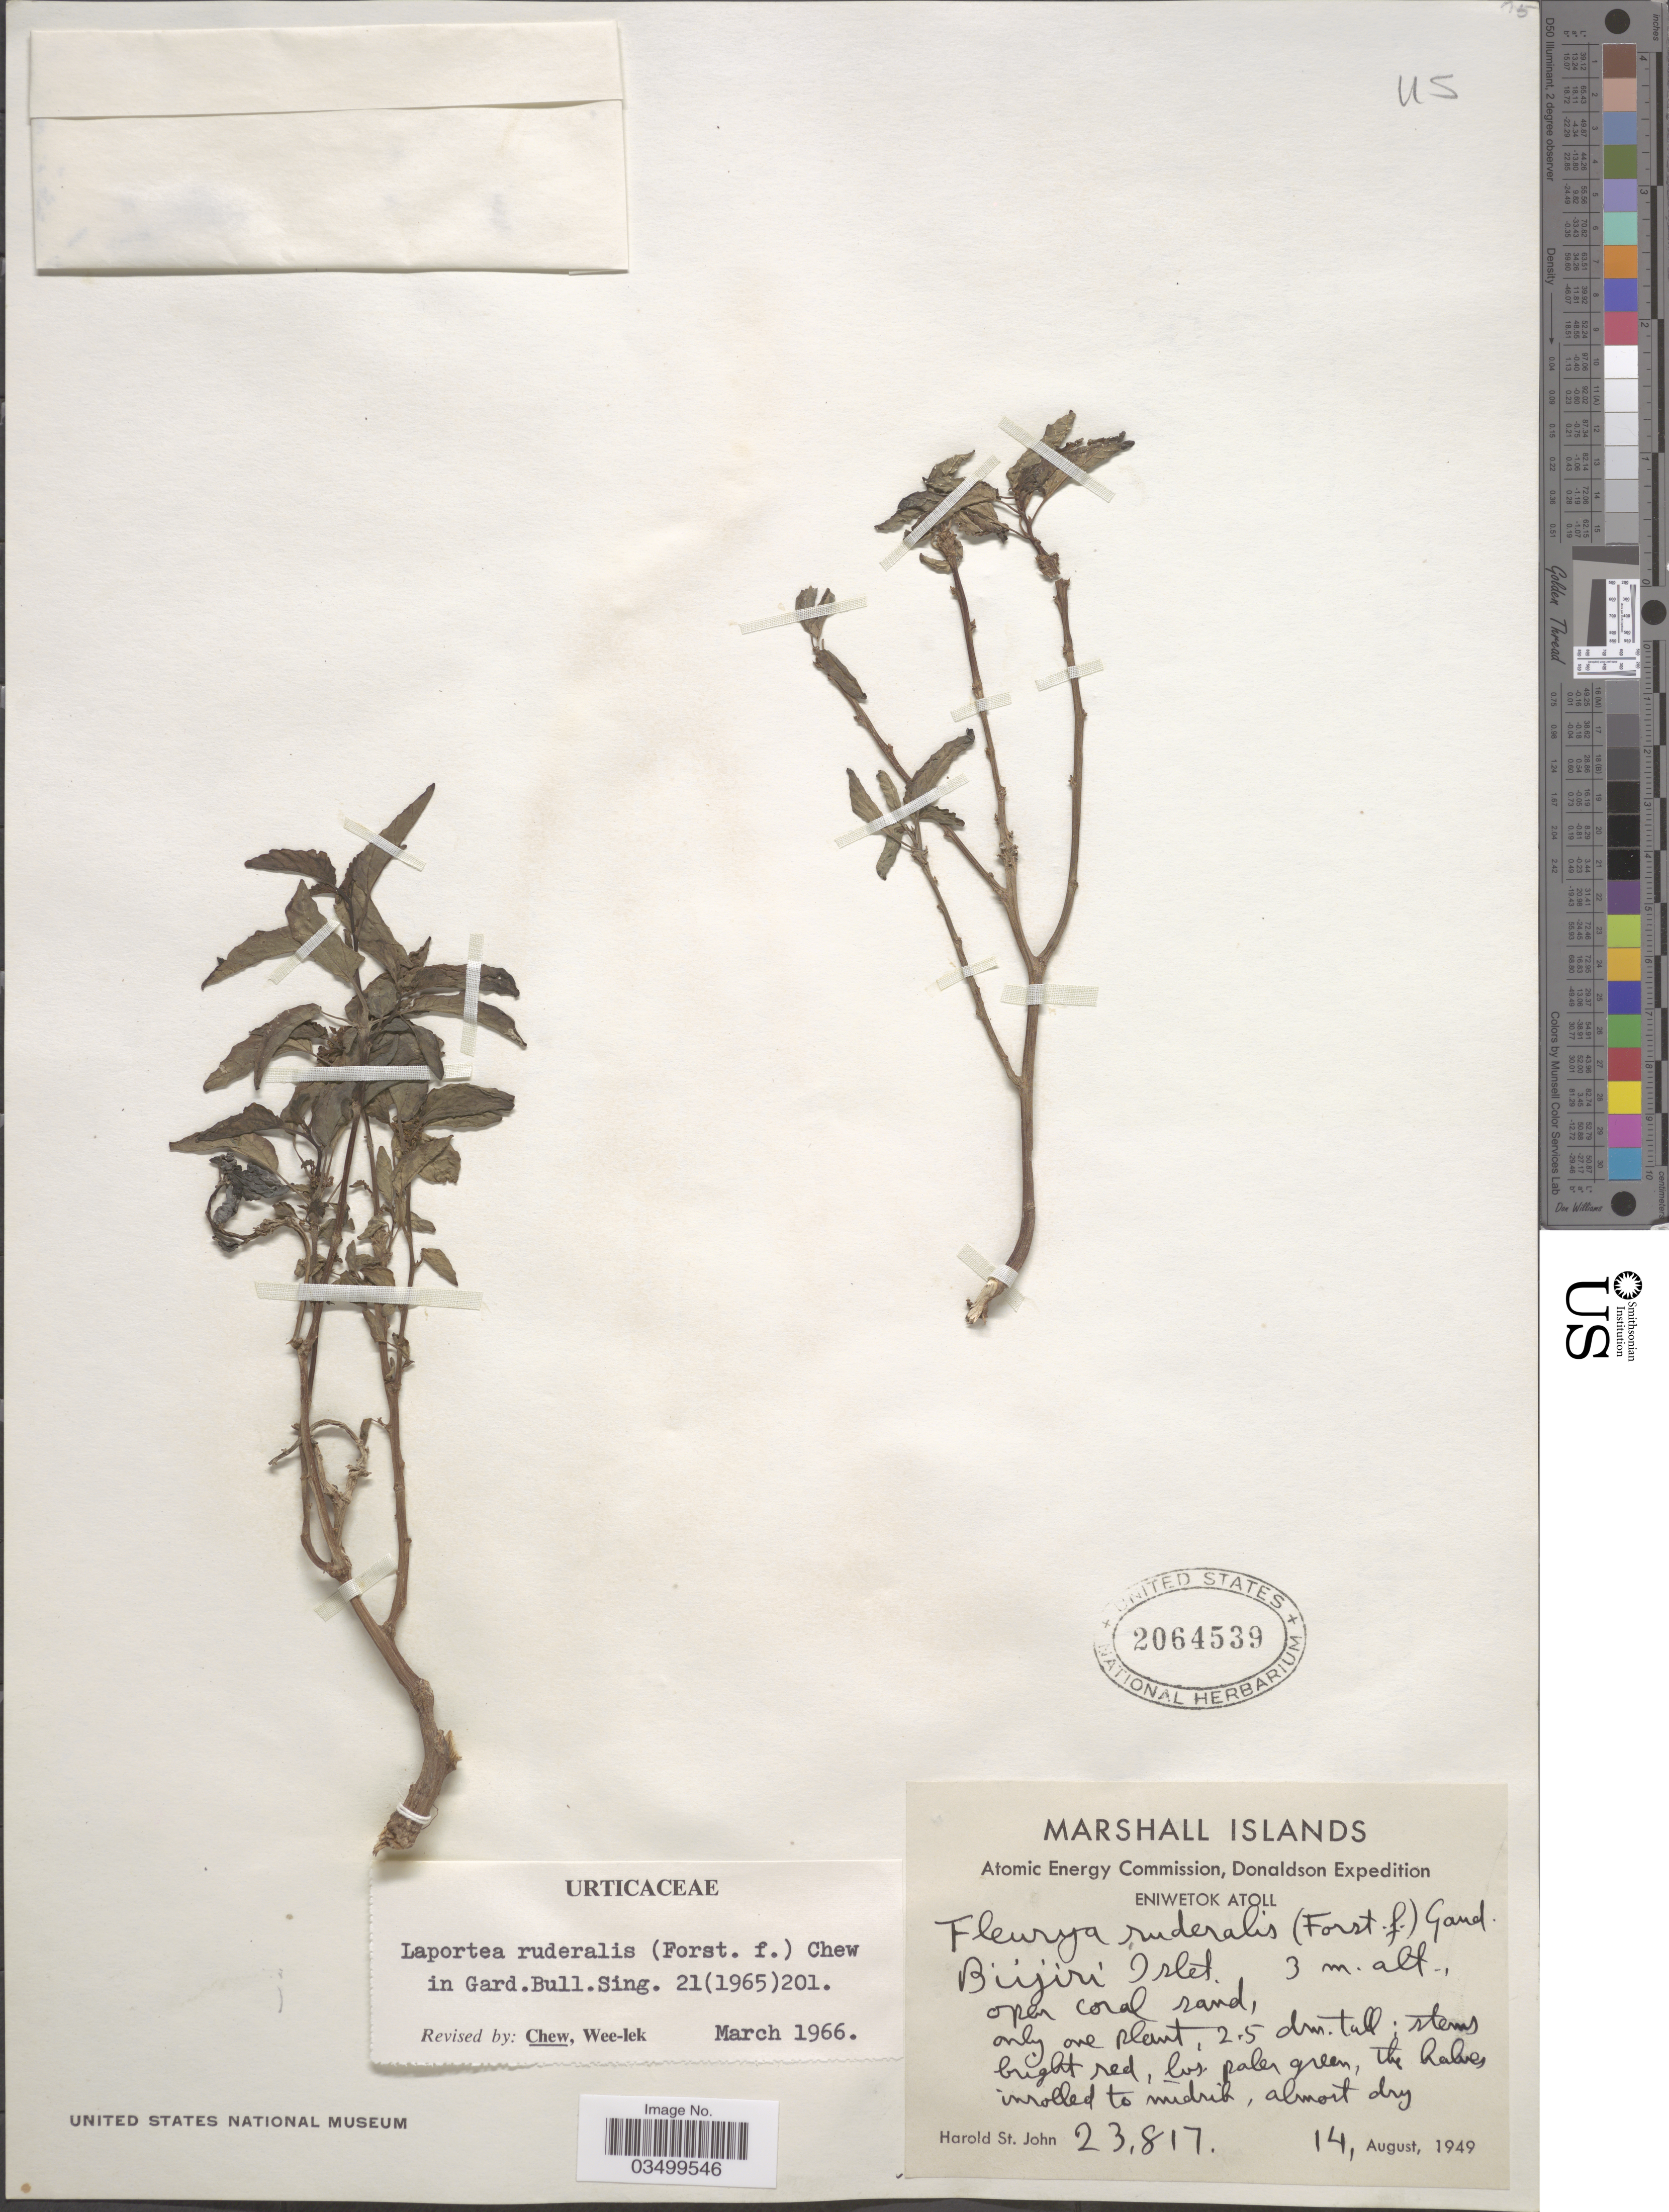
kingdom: Plantae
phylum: Tracheophyta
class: Magnoliopsida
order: Rosales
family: Urticaceae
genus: Laportea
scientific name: Laportea ruderalis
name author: (G. Forst.) Chew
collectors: H. St. John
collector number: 23817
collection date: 1949-08-14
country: Marshall Islands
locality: Eniwetok Atoll. Biijiri Islet.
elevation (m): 3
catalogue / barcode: US 2064539